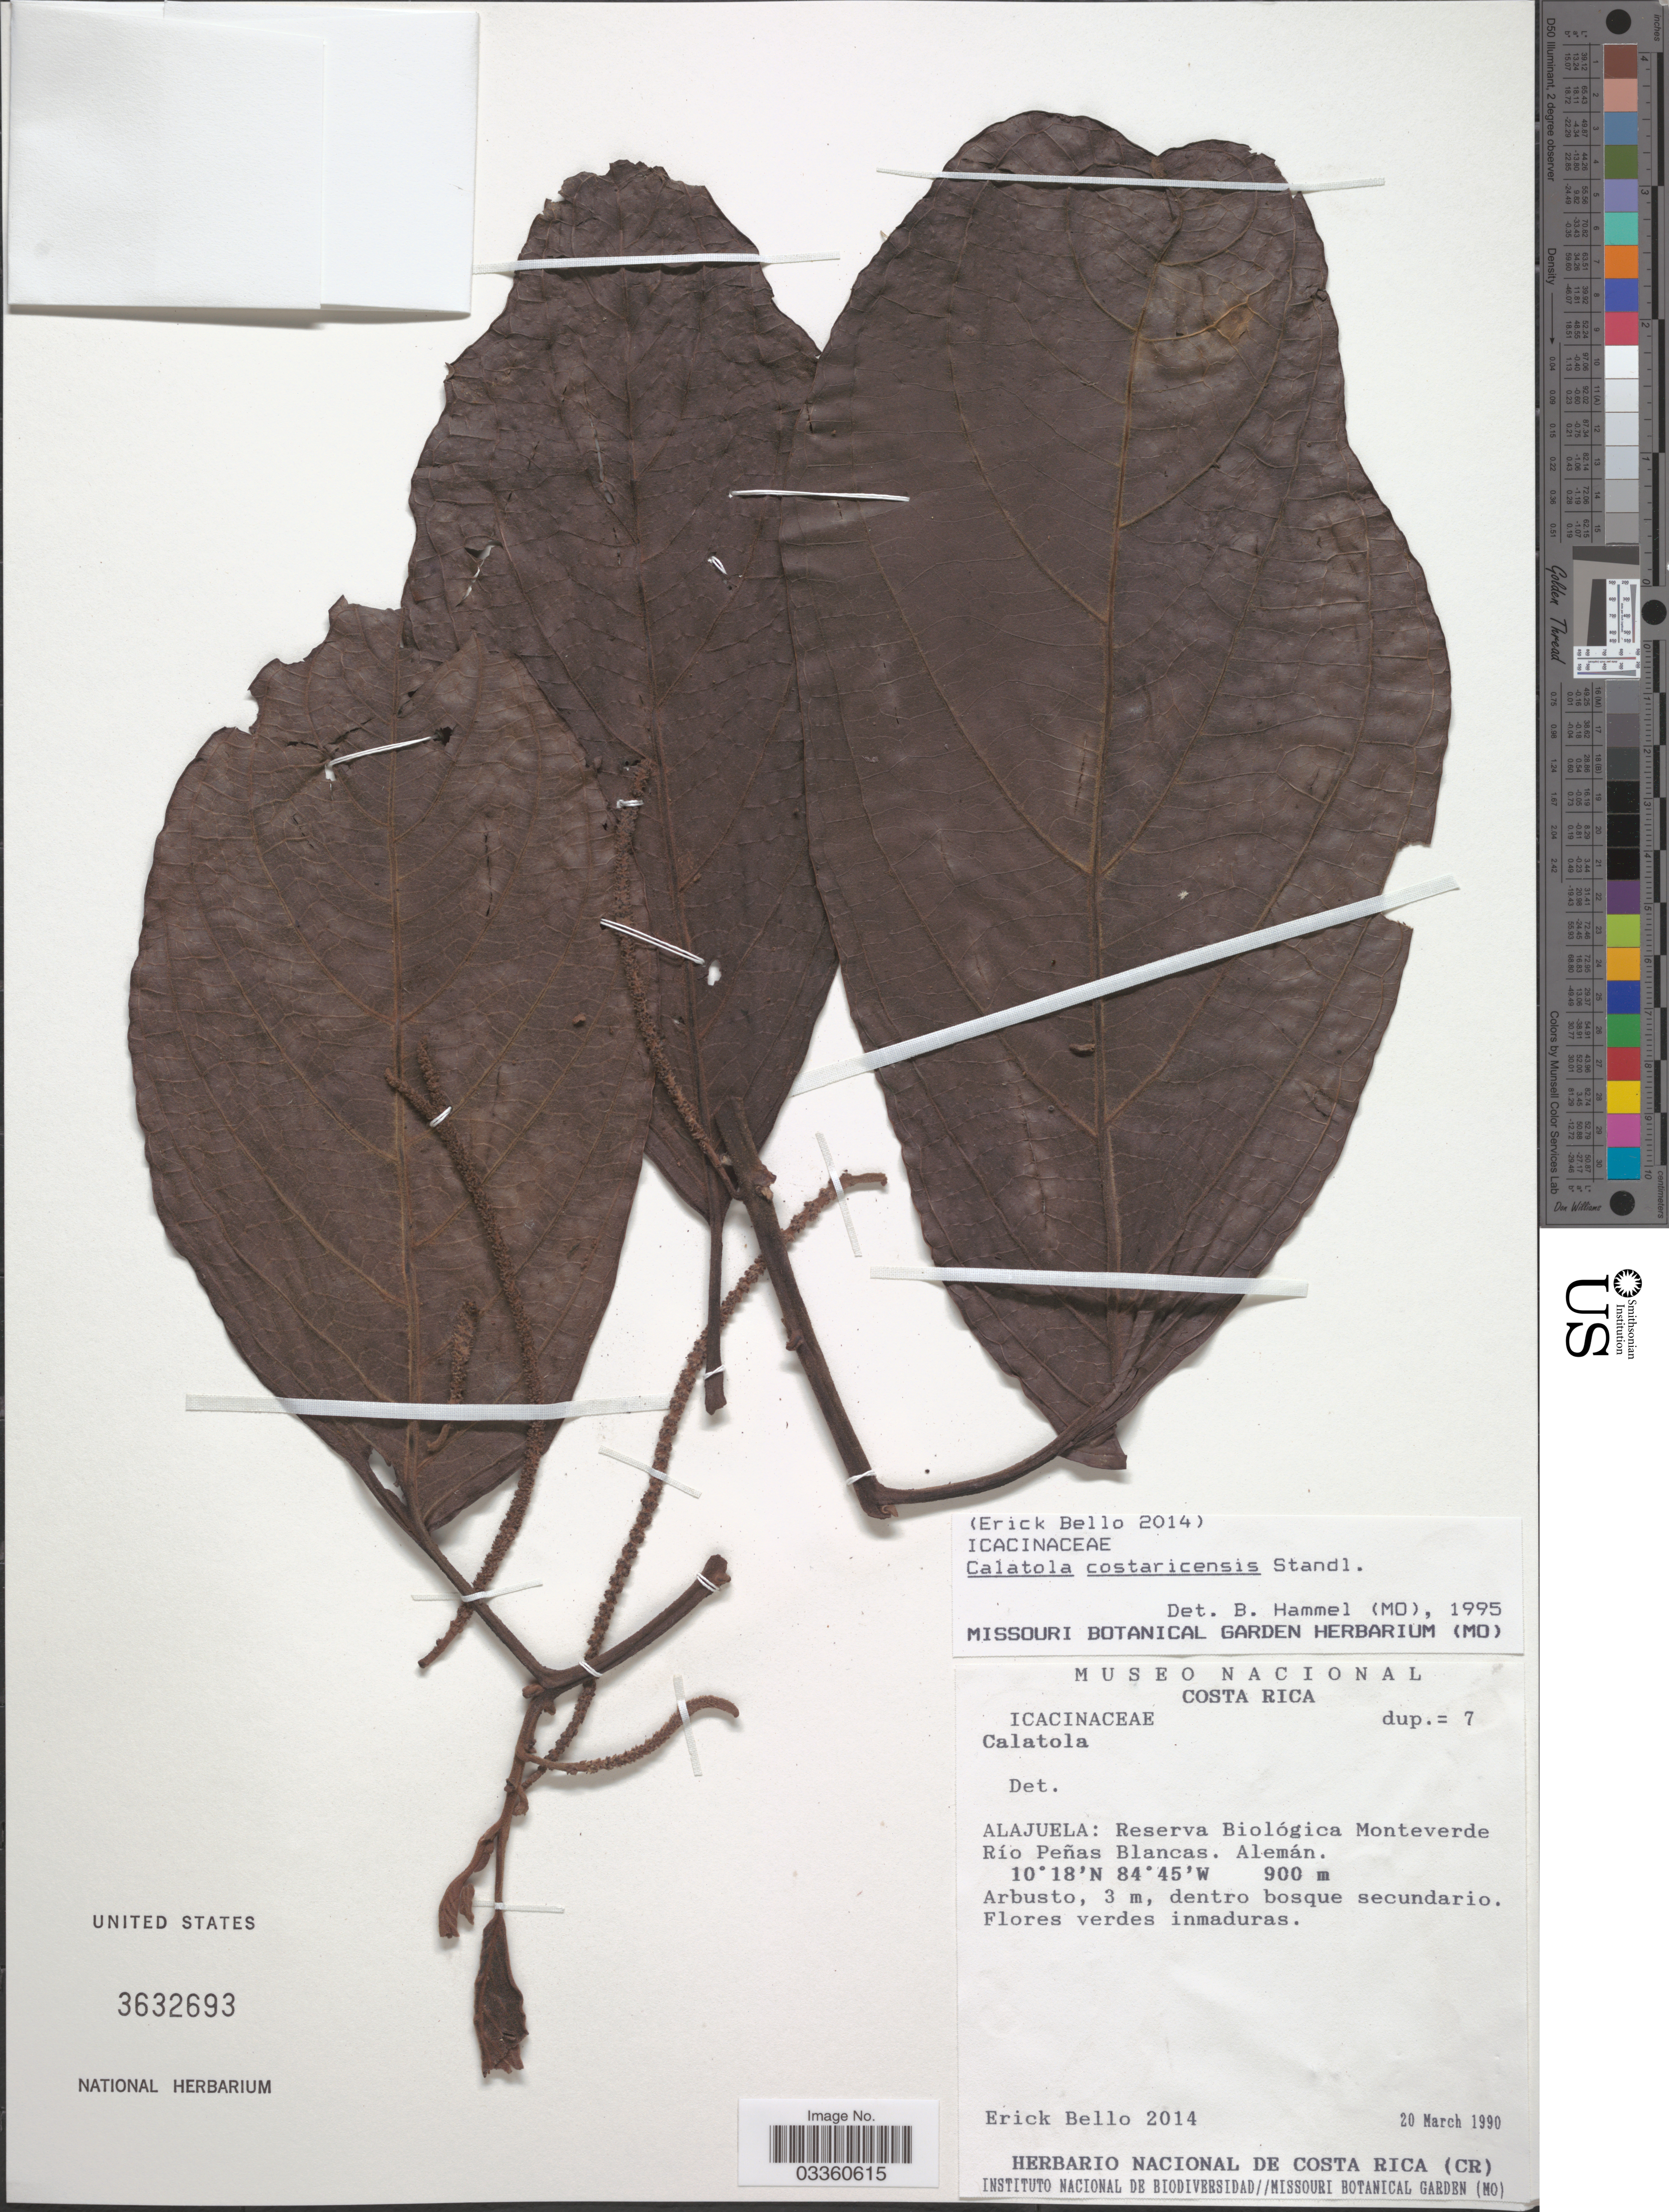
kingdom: Plantae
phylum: Tracheophyta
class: Magnoliopsida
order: Metteniusales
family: Metteniusaceae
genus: Calatola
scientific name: Calatola costaricensis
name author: Standl.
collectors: E. Bello C.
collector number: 2014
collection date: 1990-03-20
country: Costa Rica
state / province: Alajuela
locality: Reserva Biológica Monteverde Río Peñas Blancas. Alemán.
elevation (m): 900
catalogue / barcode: US 3632693